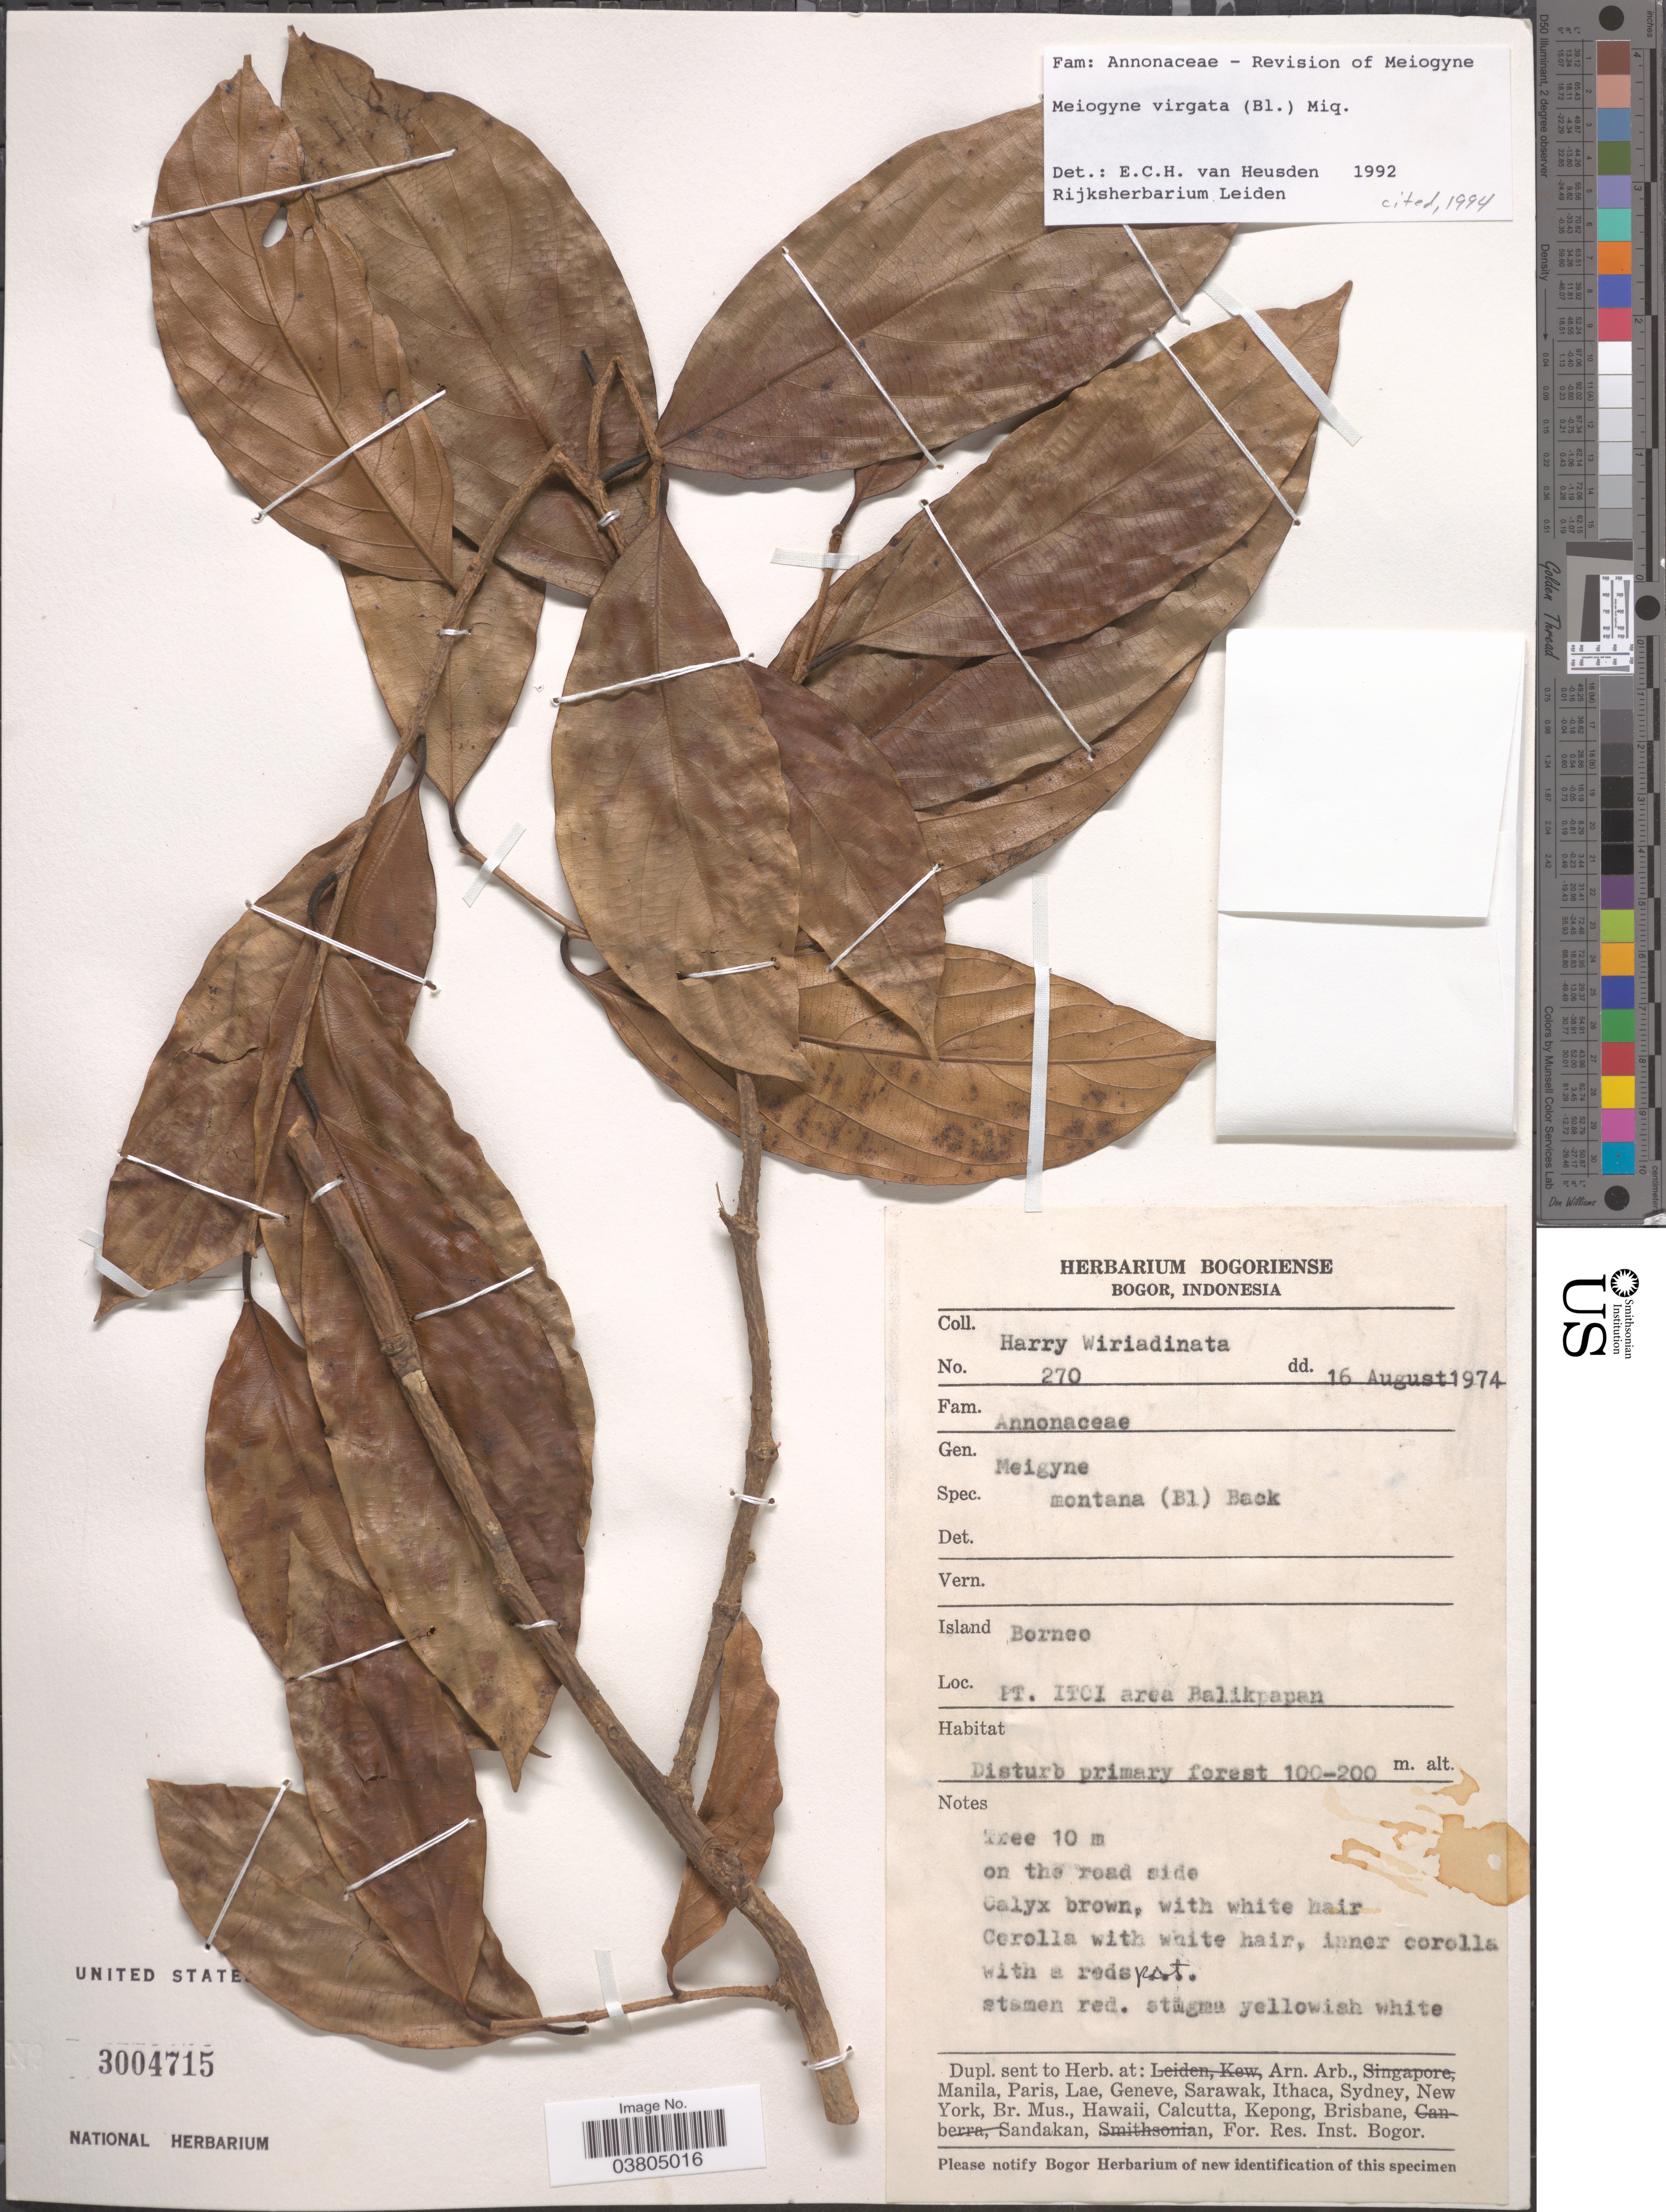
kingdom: Plantae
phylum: Tracheophyta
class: Magnoliopsida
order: Magnoliales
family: Annonaceae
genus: Meiogyne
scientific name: Meiogyne virgata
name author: (Blume) Miq.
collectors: H. Wiriadinata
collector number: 270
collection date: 1974-08-16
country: Indonesia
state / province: Kalimantan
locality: Island Borneo. Pt. ITCI area Balikpapan.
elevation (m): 100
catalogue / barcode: US 3004715